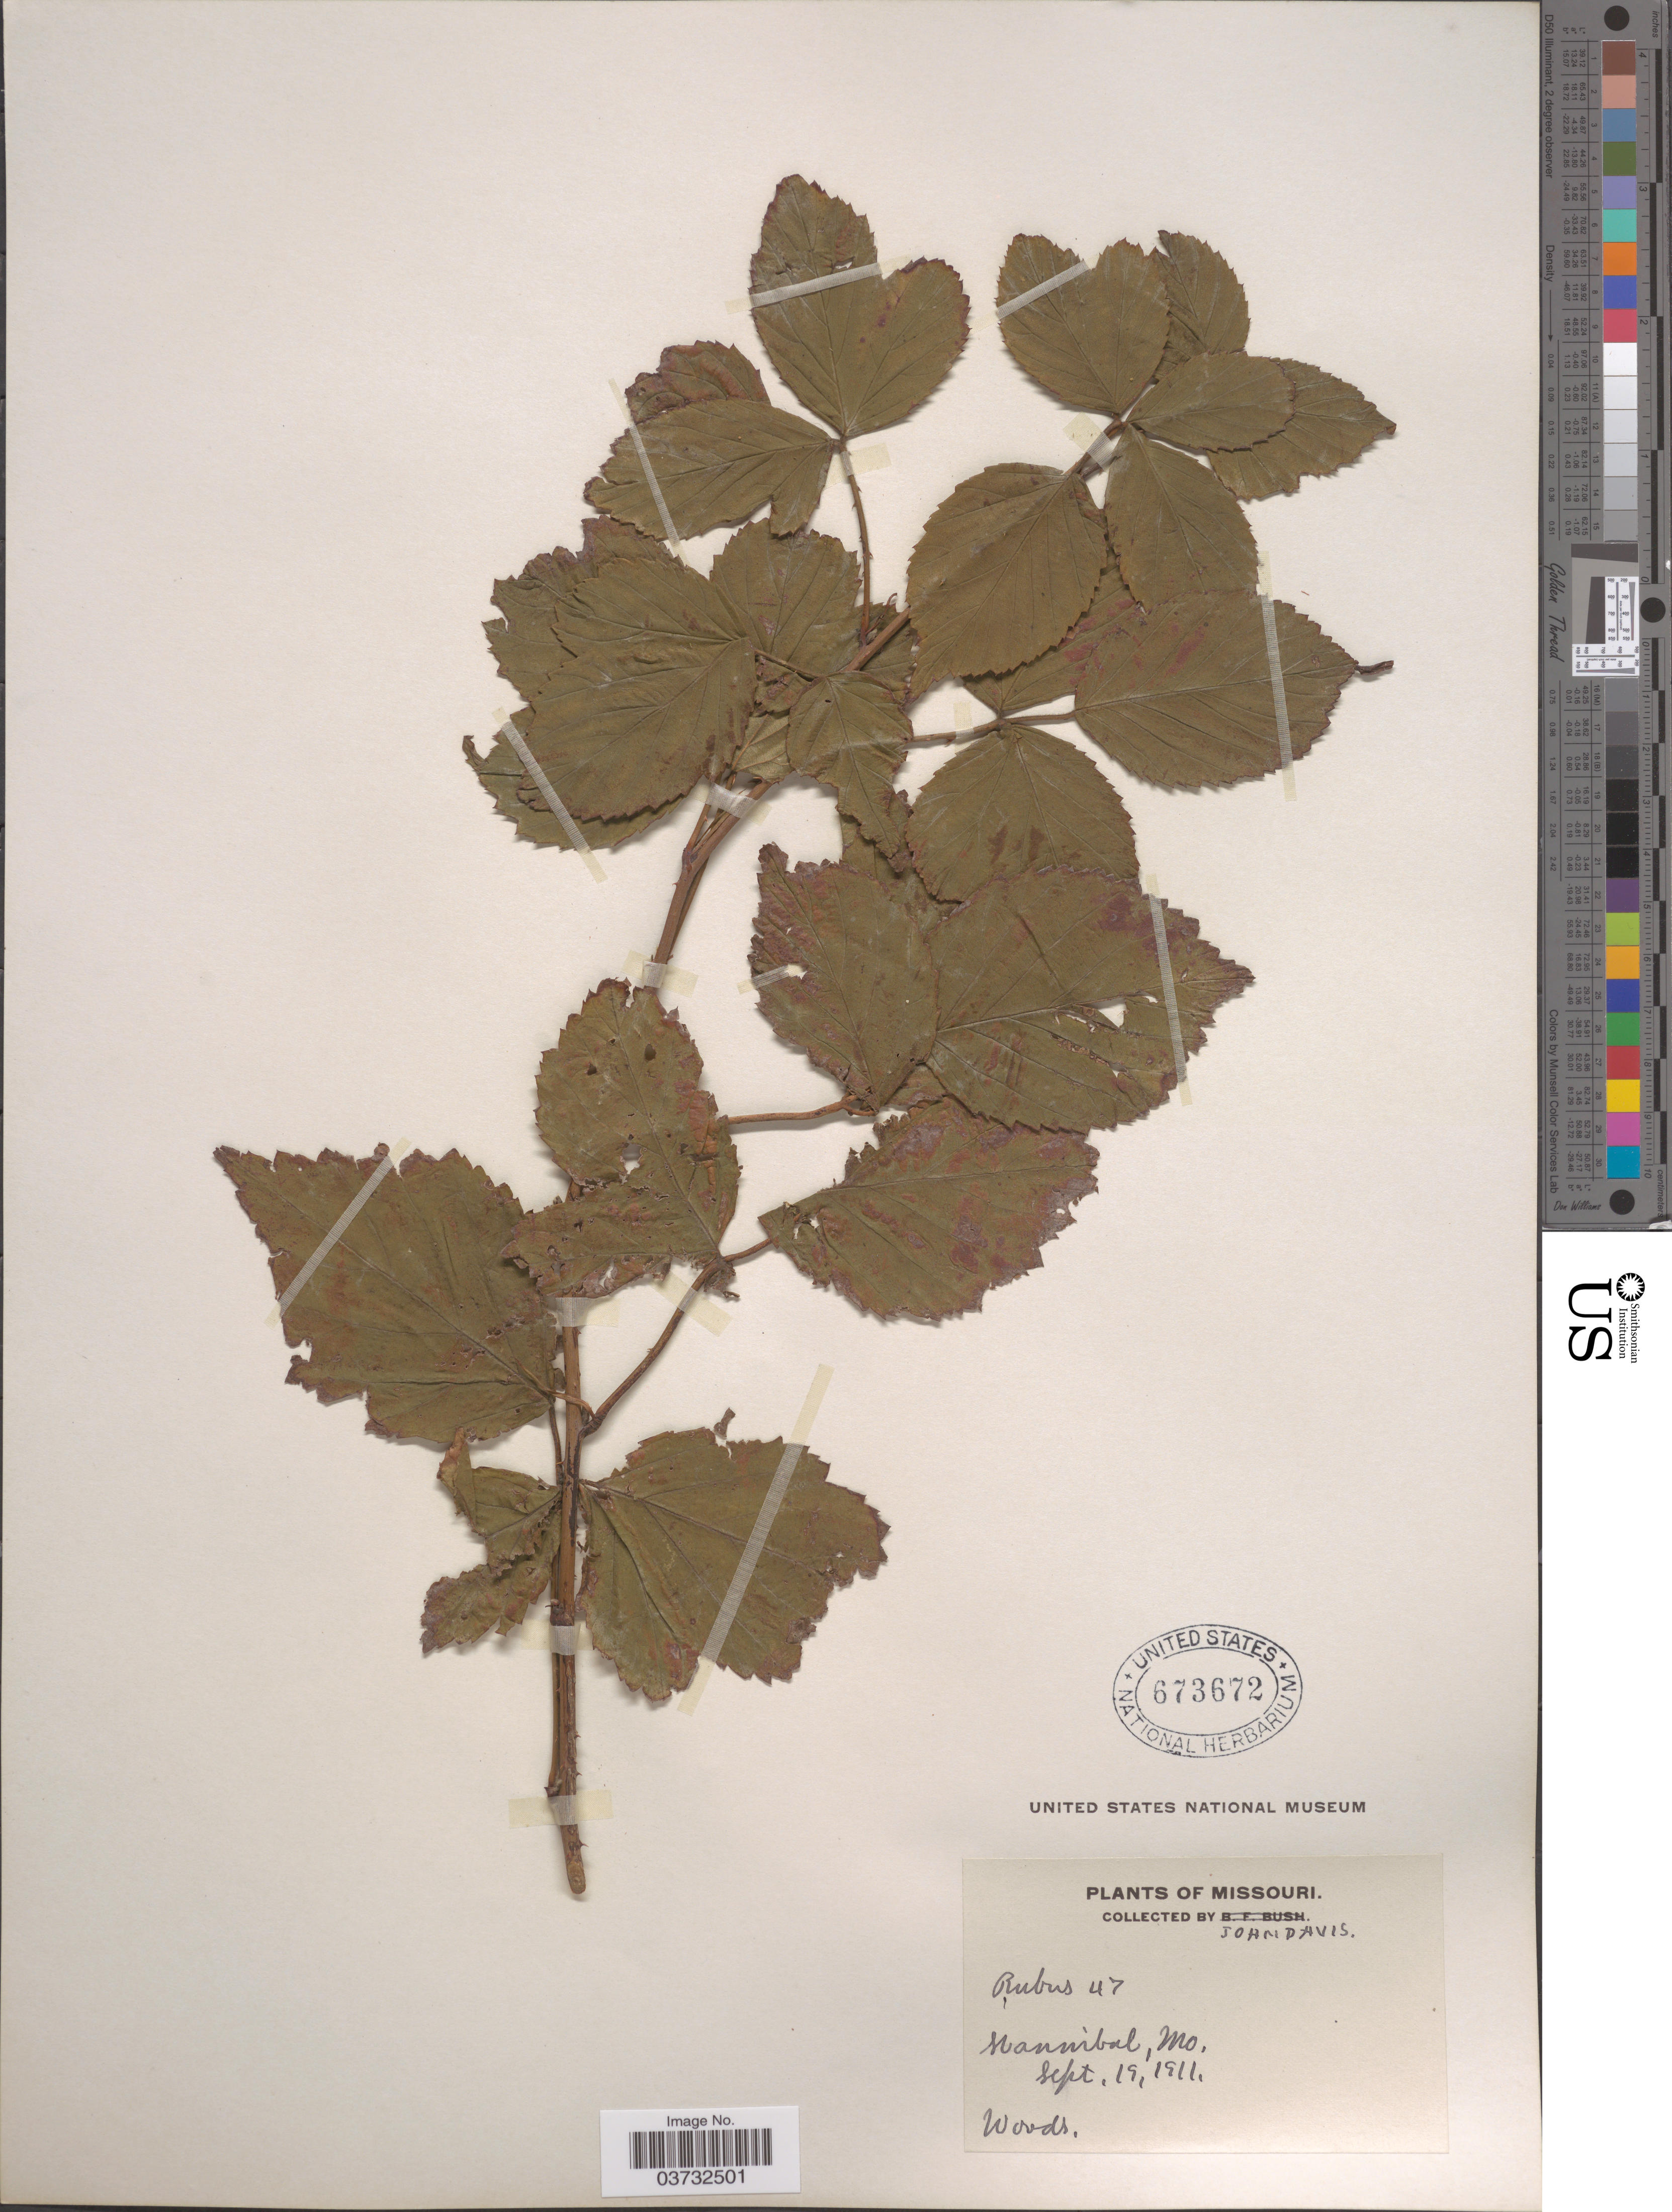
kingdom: Plantae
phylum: Tracheophyta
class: Magnoliopsida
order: Rosales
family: Rosaceae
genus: Rubus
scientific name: Rubus sp.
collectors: J. Davis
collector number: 47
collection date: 1911-09-19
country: United States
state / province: Missouri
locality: Hannibal.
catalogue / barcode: US 673672